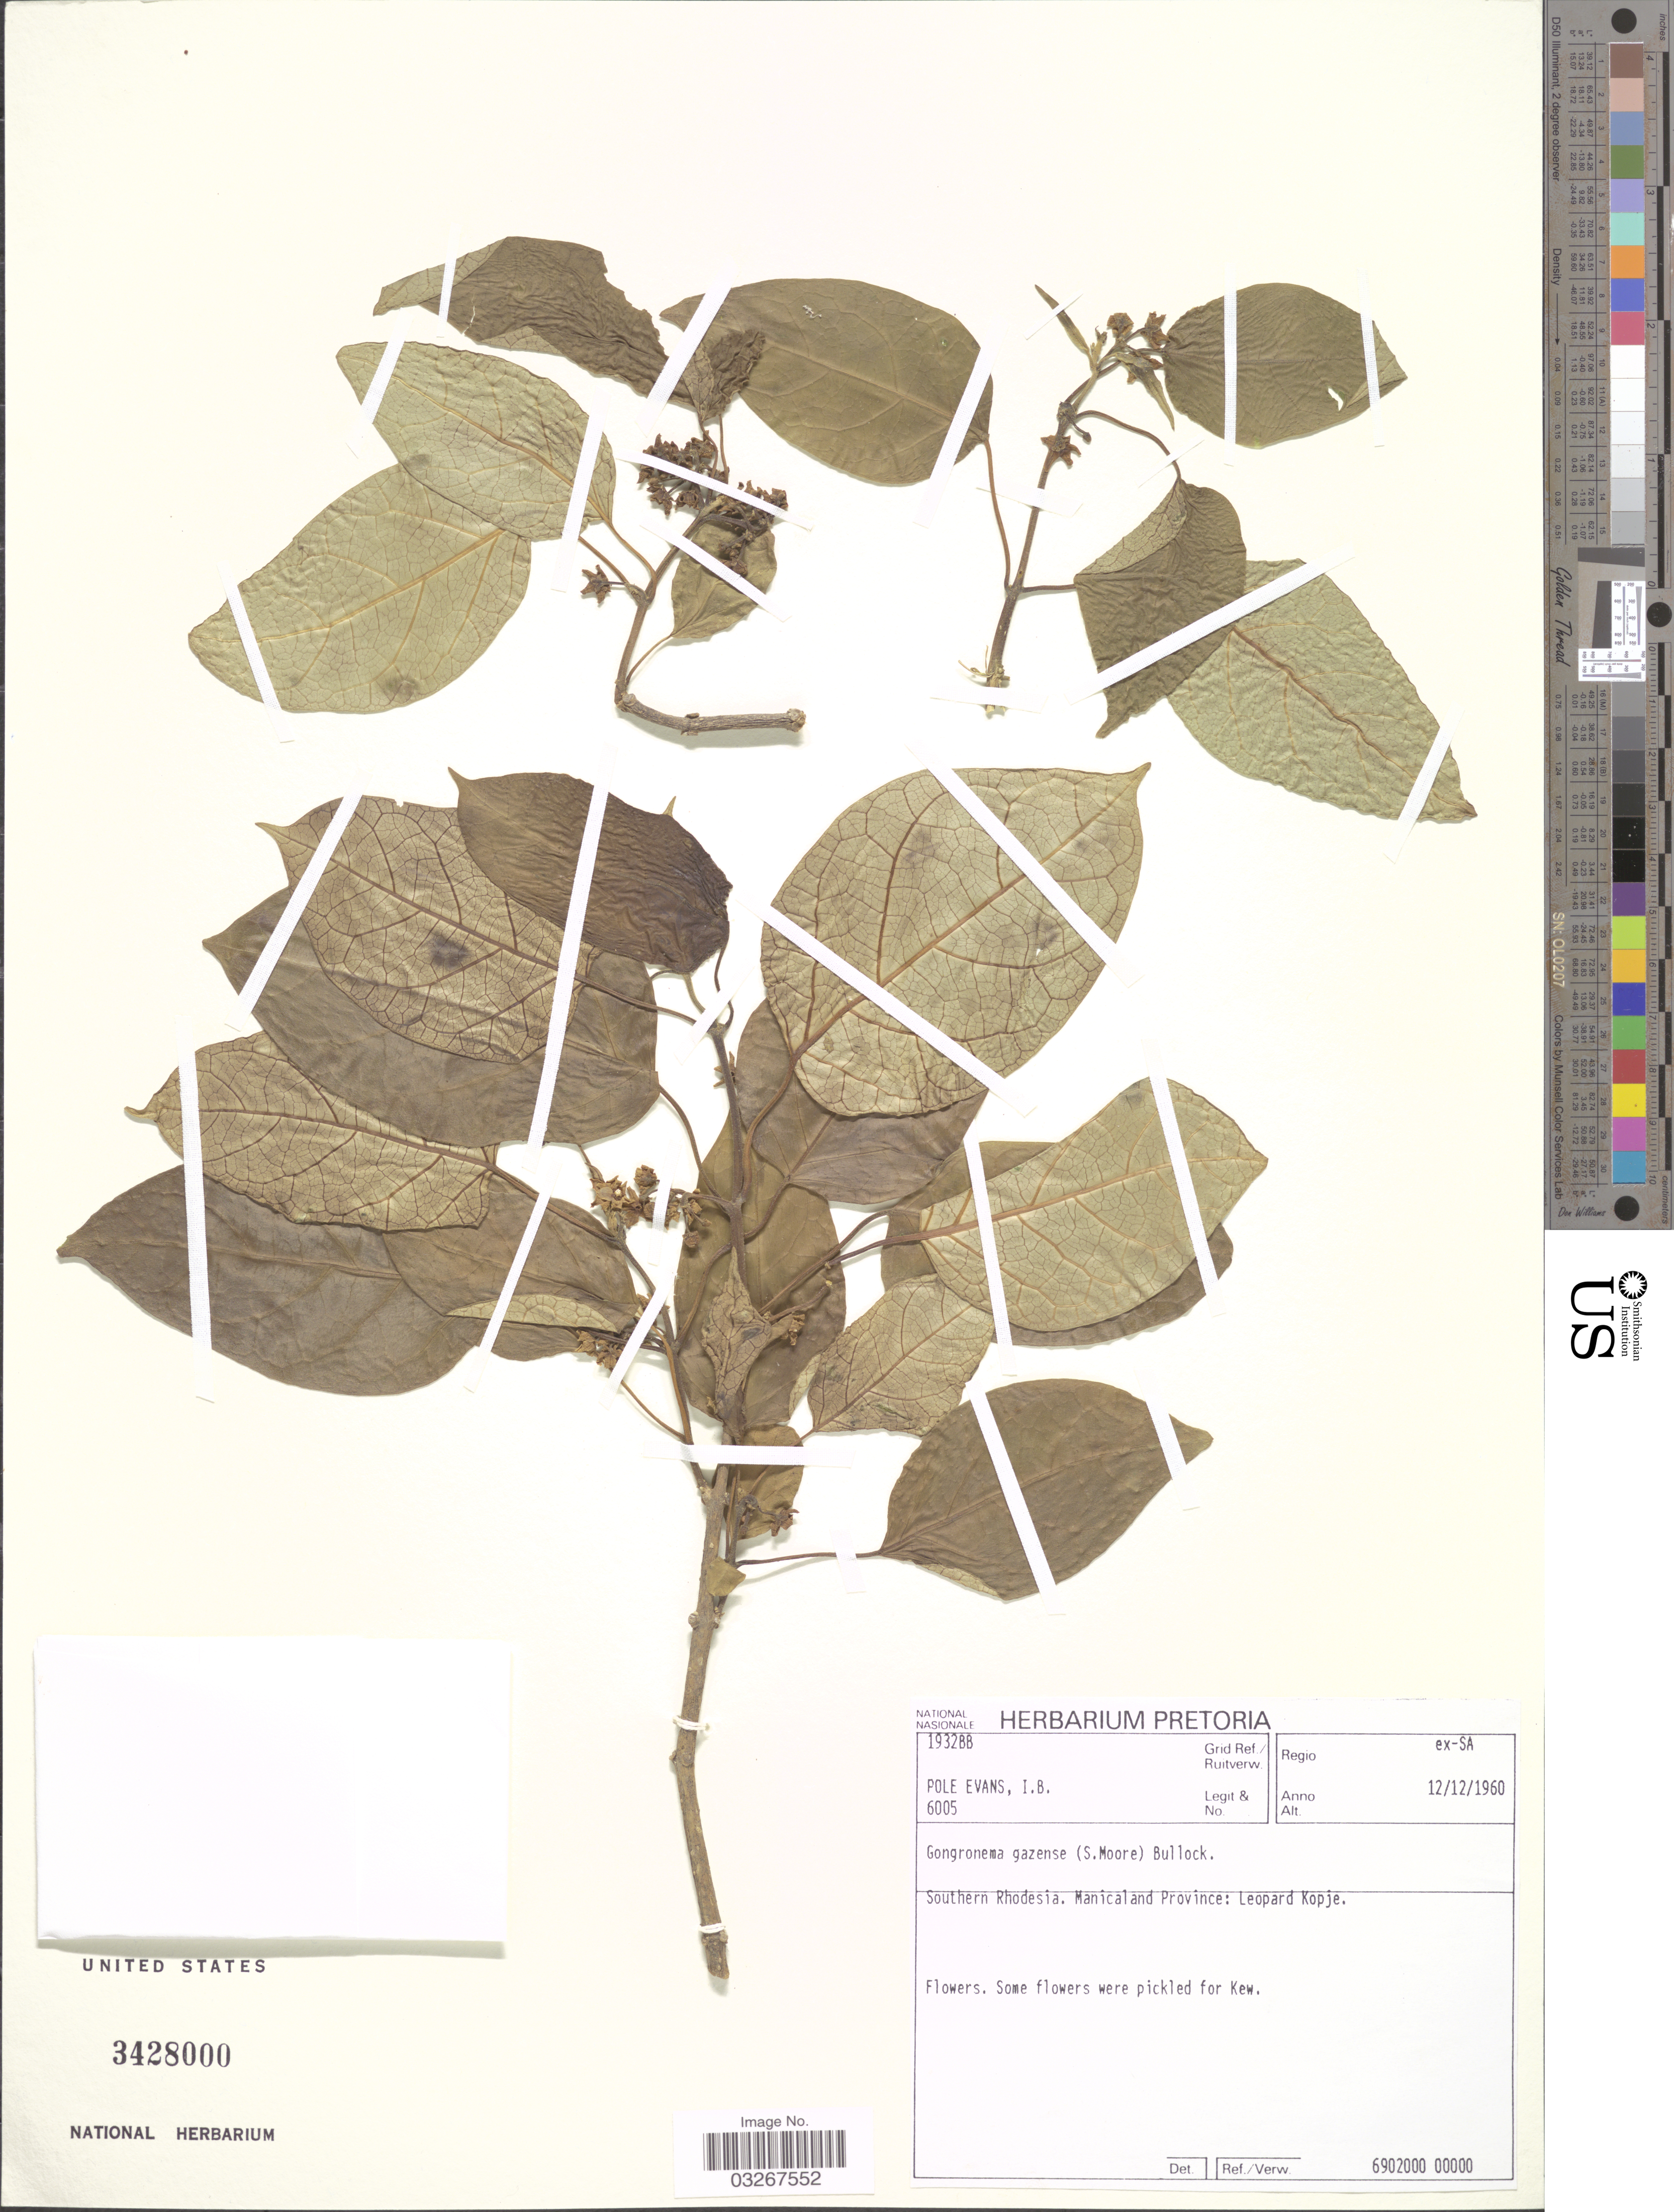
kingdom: Plantae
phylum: Tracheophyta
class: Magnoliopsida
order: Gentianales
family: Apocynaceae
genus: Gongronema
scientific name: Gongronema gazense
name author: (S. Moore) Bullock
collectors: I. B. Pole-Evans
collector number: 6005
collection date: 1960-12-12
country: Zimbabwe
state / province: Manicaland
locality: Grid Ref/Ruitverw. 1932BB, Regio ex-SA, Southern Rhodesia. Manicaland Province: Leopard Kopje.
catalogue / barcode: US 3428000